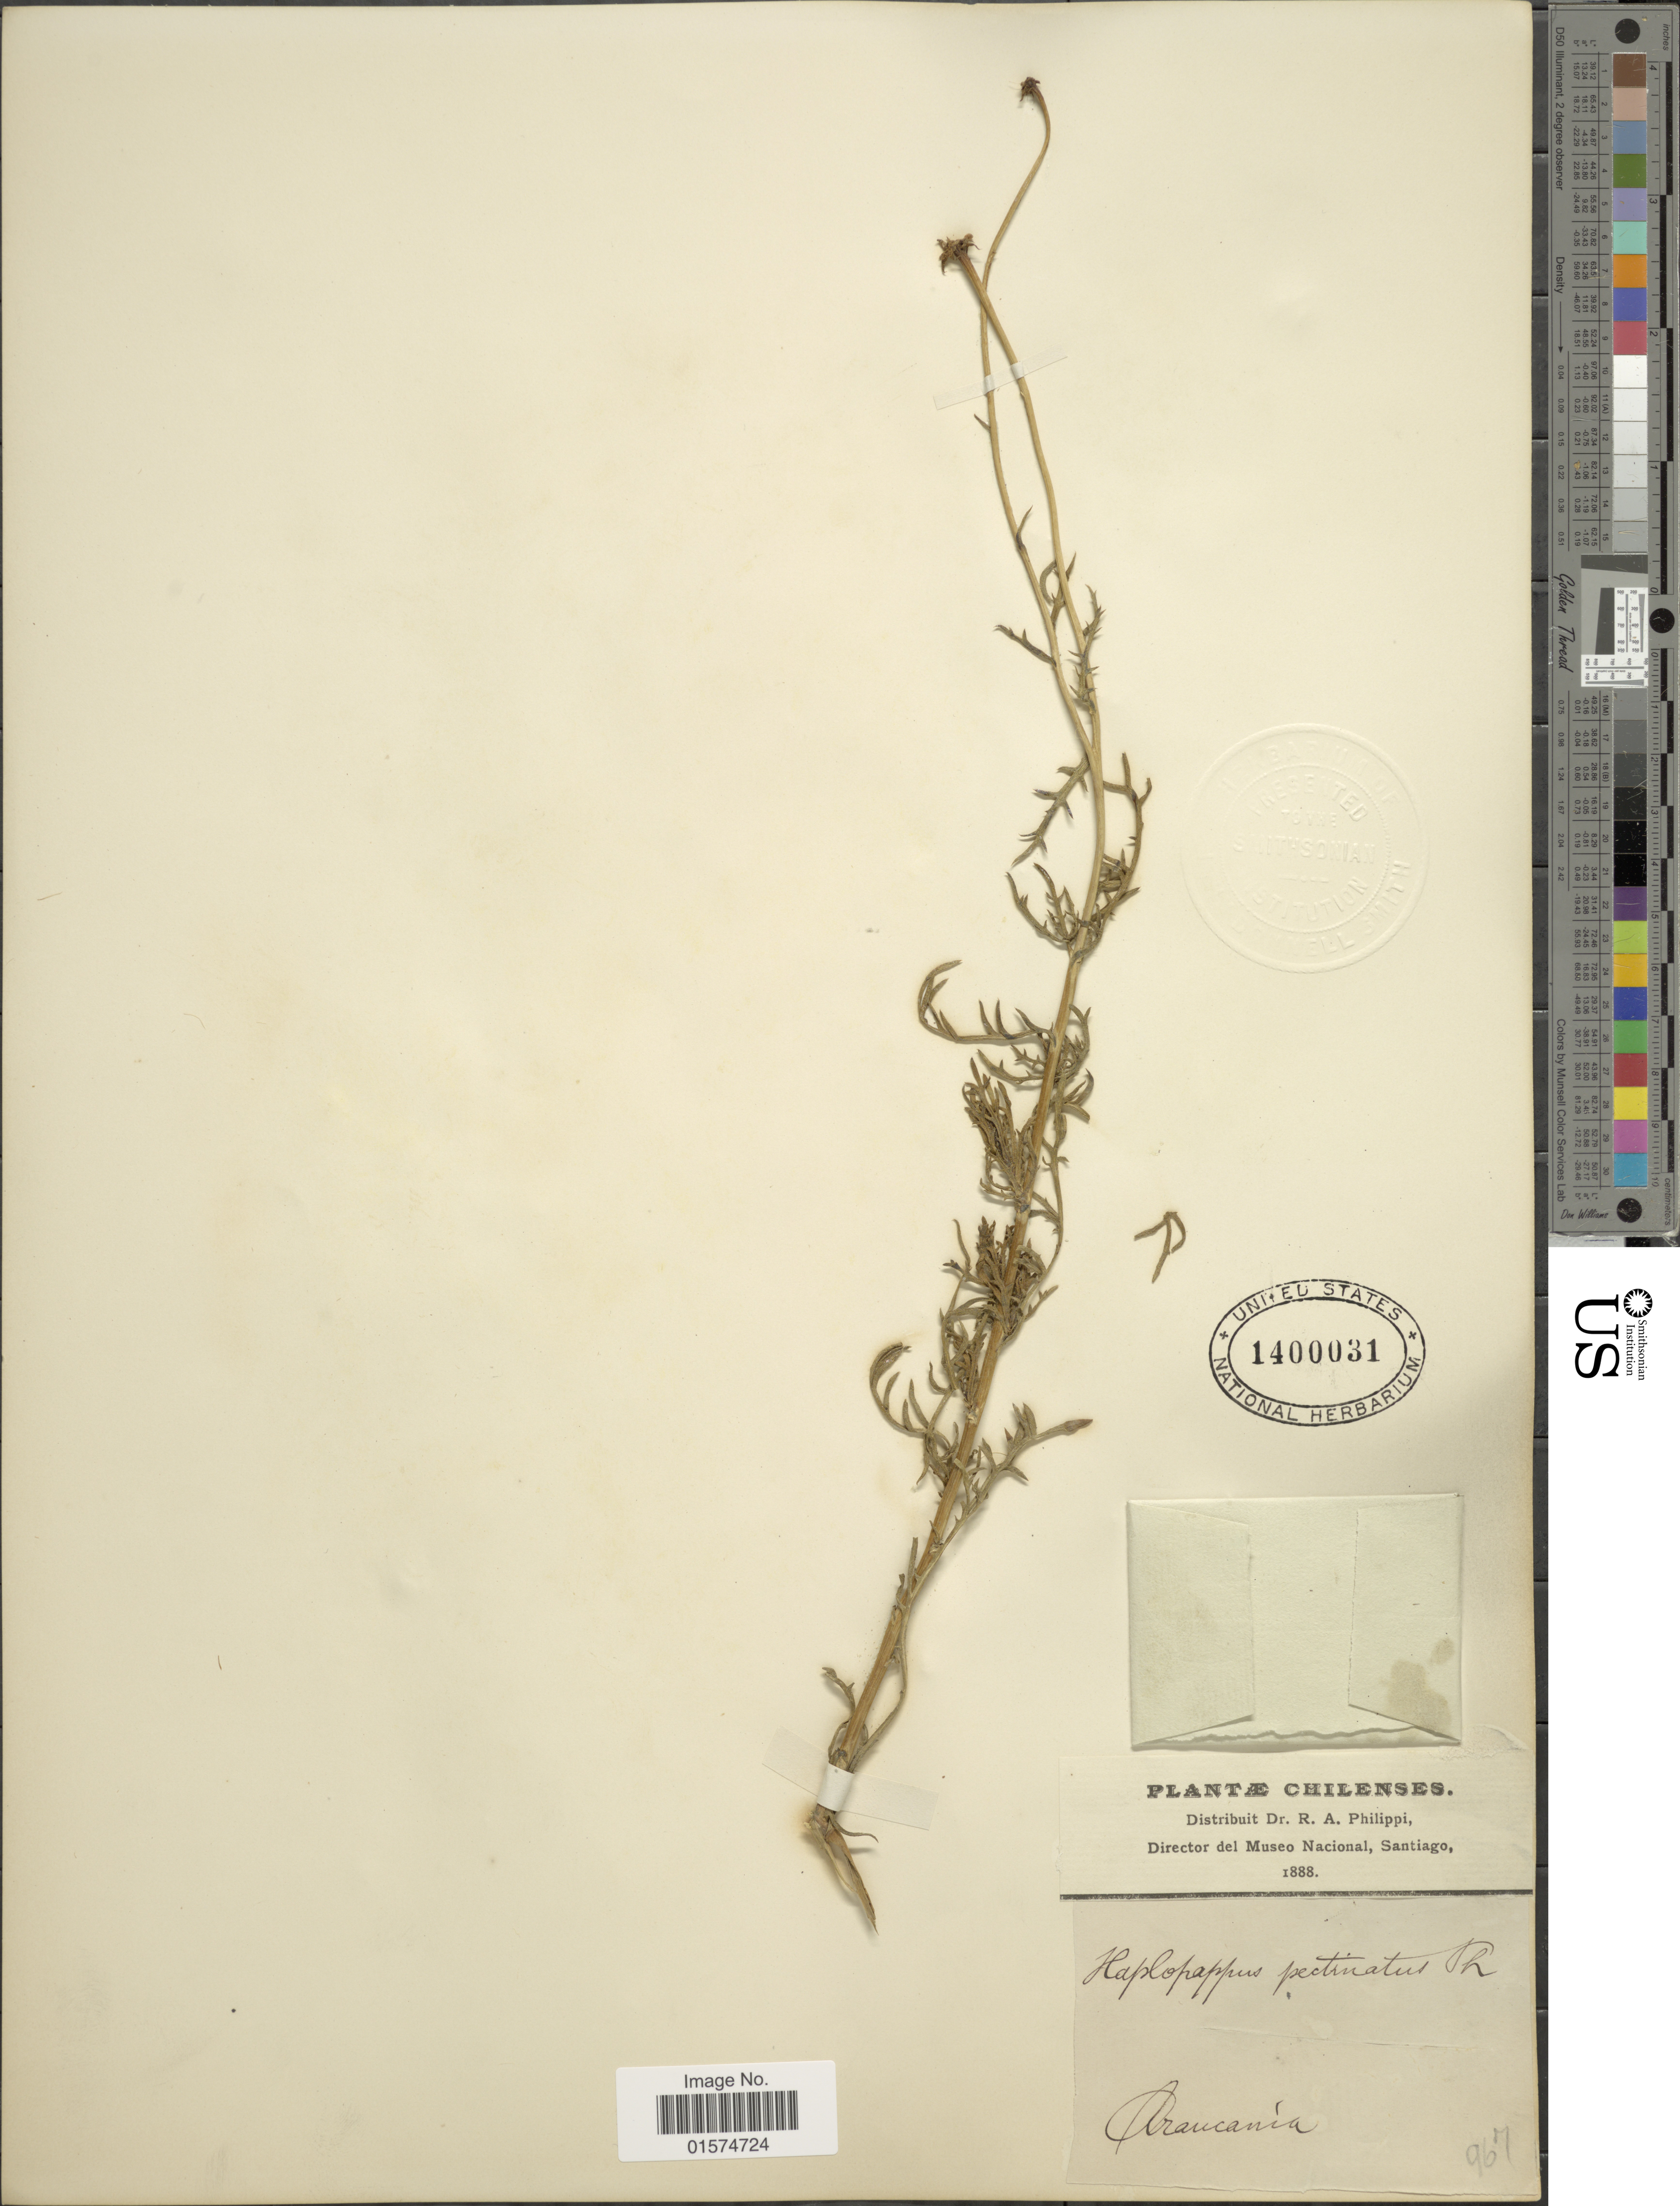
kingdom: Plantae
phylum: Tracheophyta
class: Magnoliopsida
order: Asterales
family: Asteraceae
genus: Notopappus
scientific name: Notopappus pectinatus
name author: (Phil.) Klingenb.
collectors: R. A. Philippi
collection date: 1888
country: Chile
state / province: Araucanía (IX)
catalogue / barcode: US 1400031